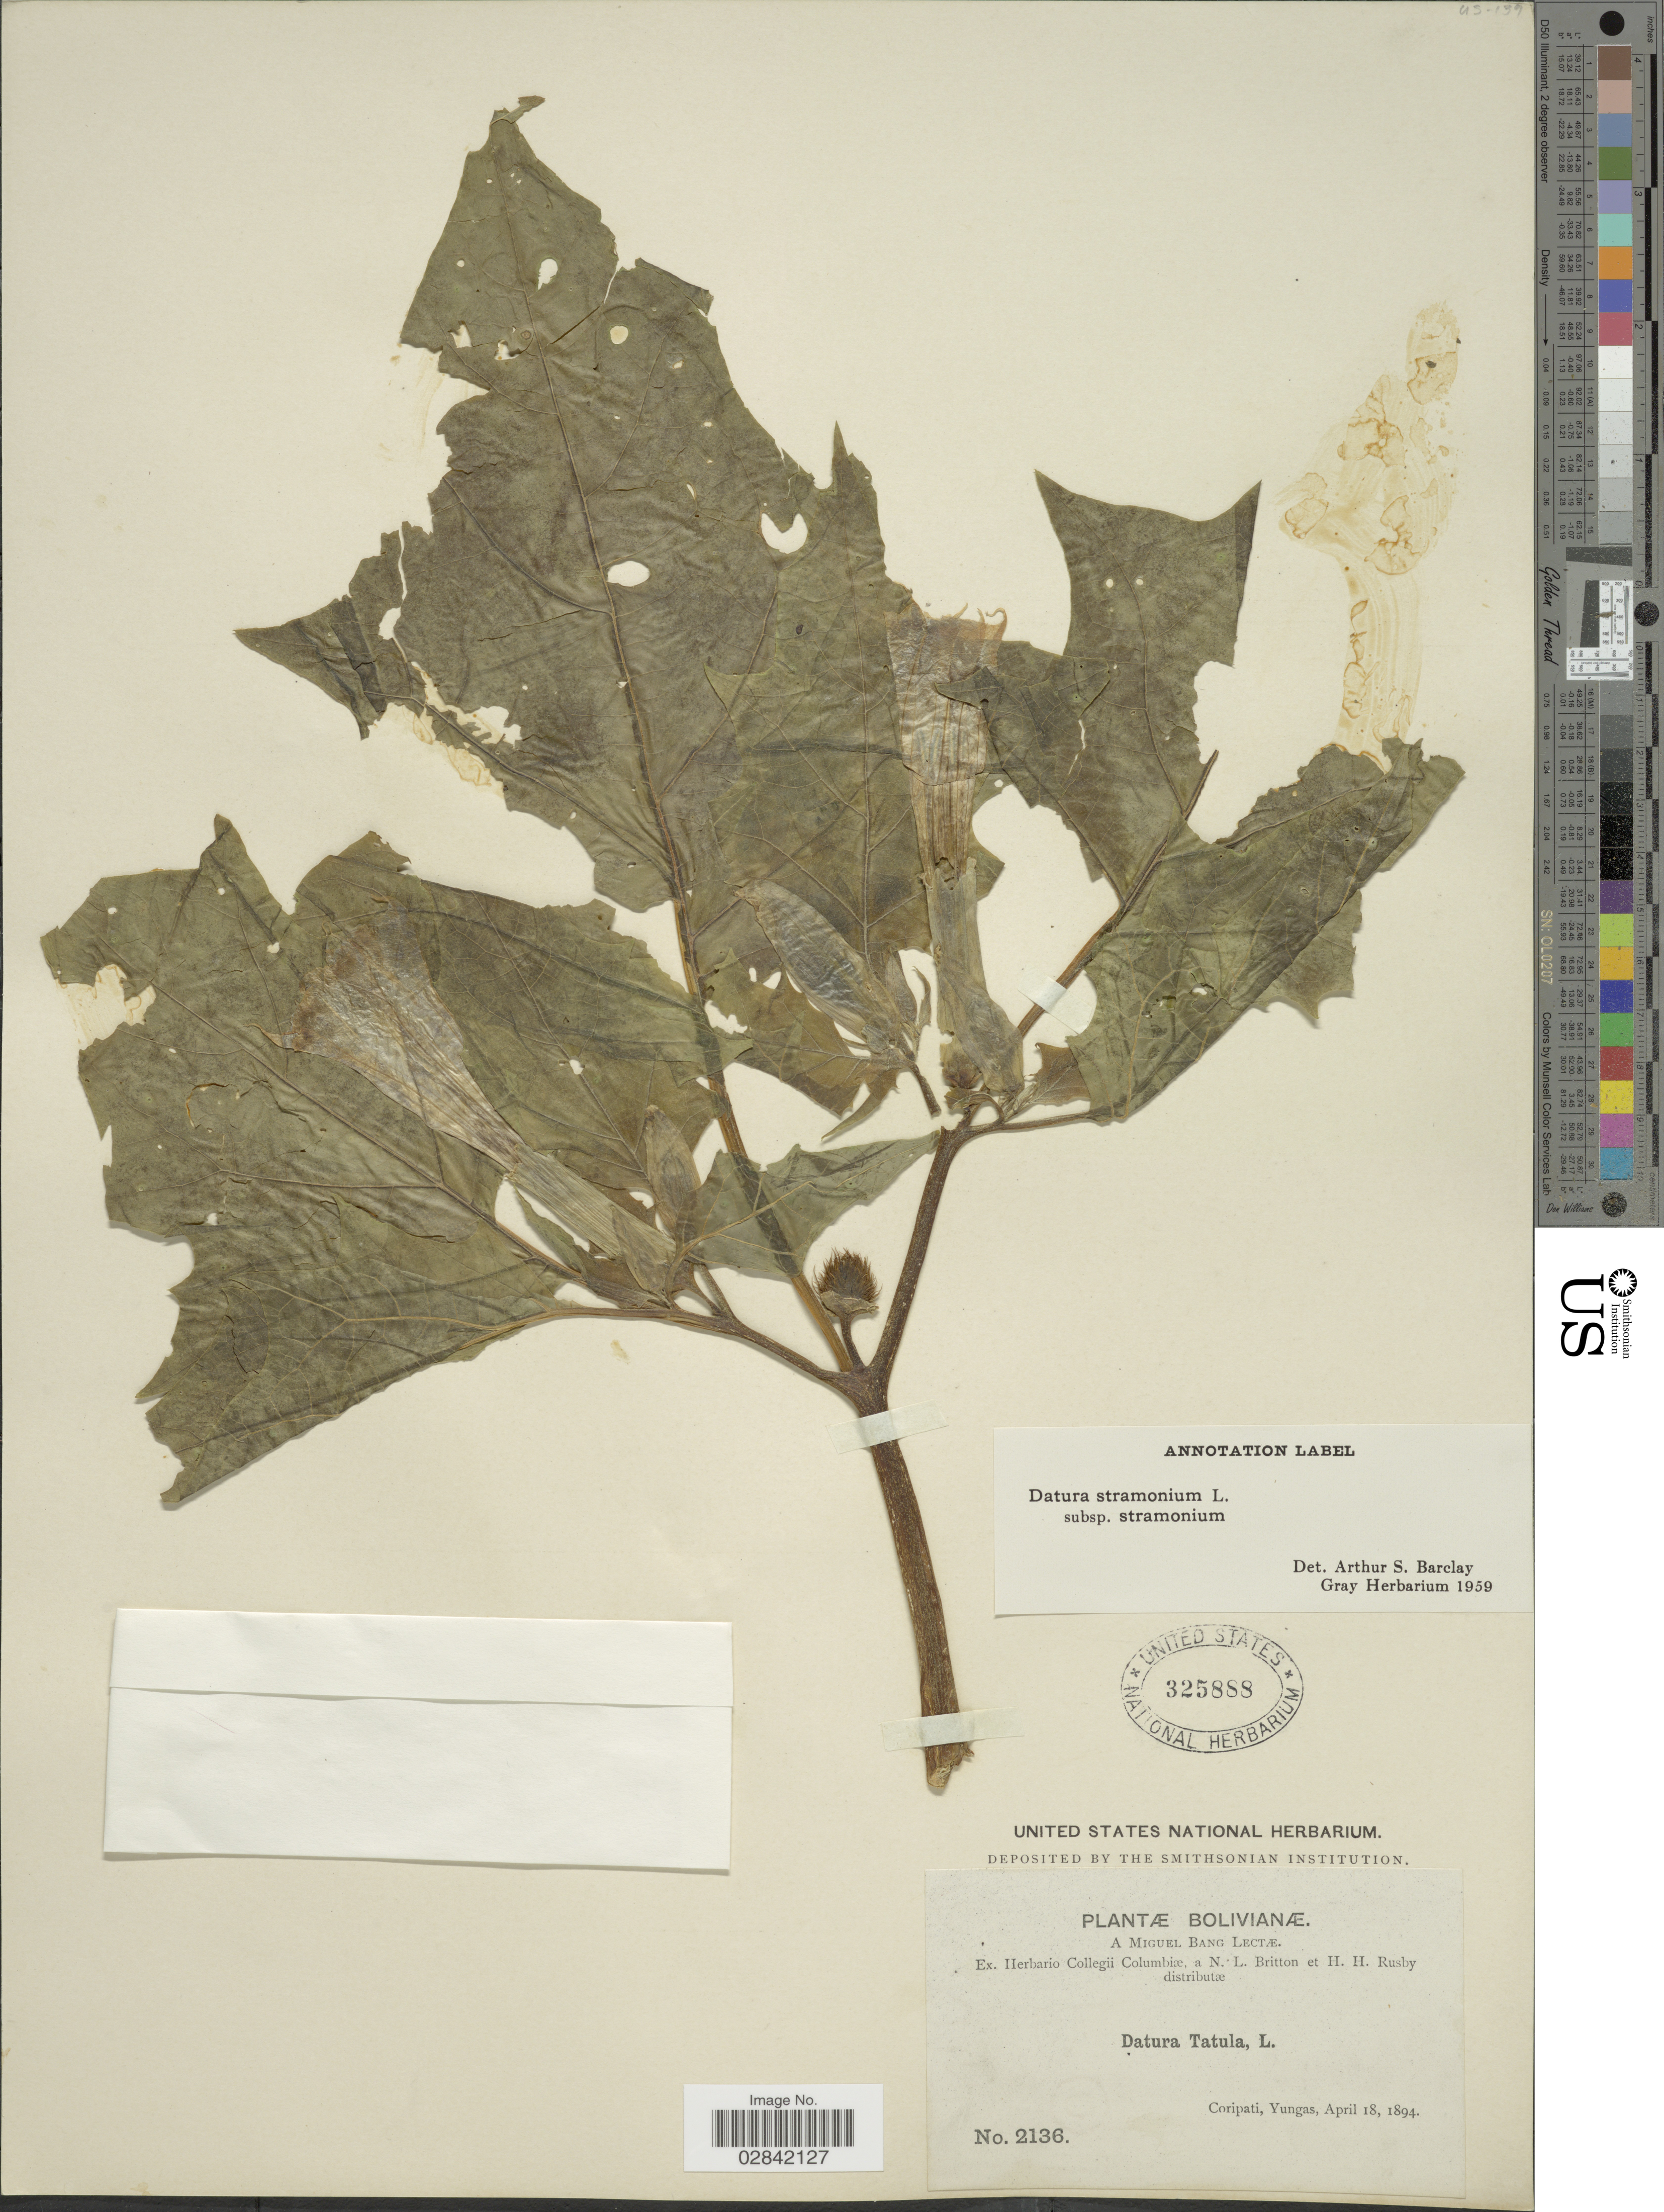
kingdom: Plantae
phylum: Tracheophyta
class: Magnoliopsida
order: Solanales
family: Solanaceae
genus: Datura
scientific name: Datura stramonium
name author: L.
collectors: M. Bang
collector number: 2136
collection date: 1894-04-18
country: Bolivia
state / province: La Paz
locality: Coripati, Yungas.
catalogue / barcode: US 325888